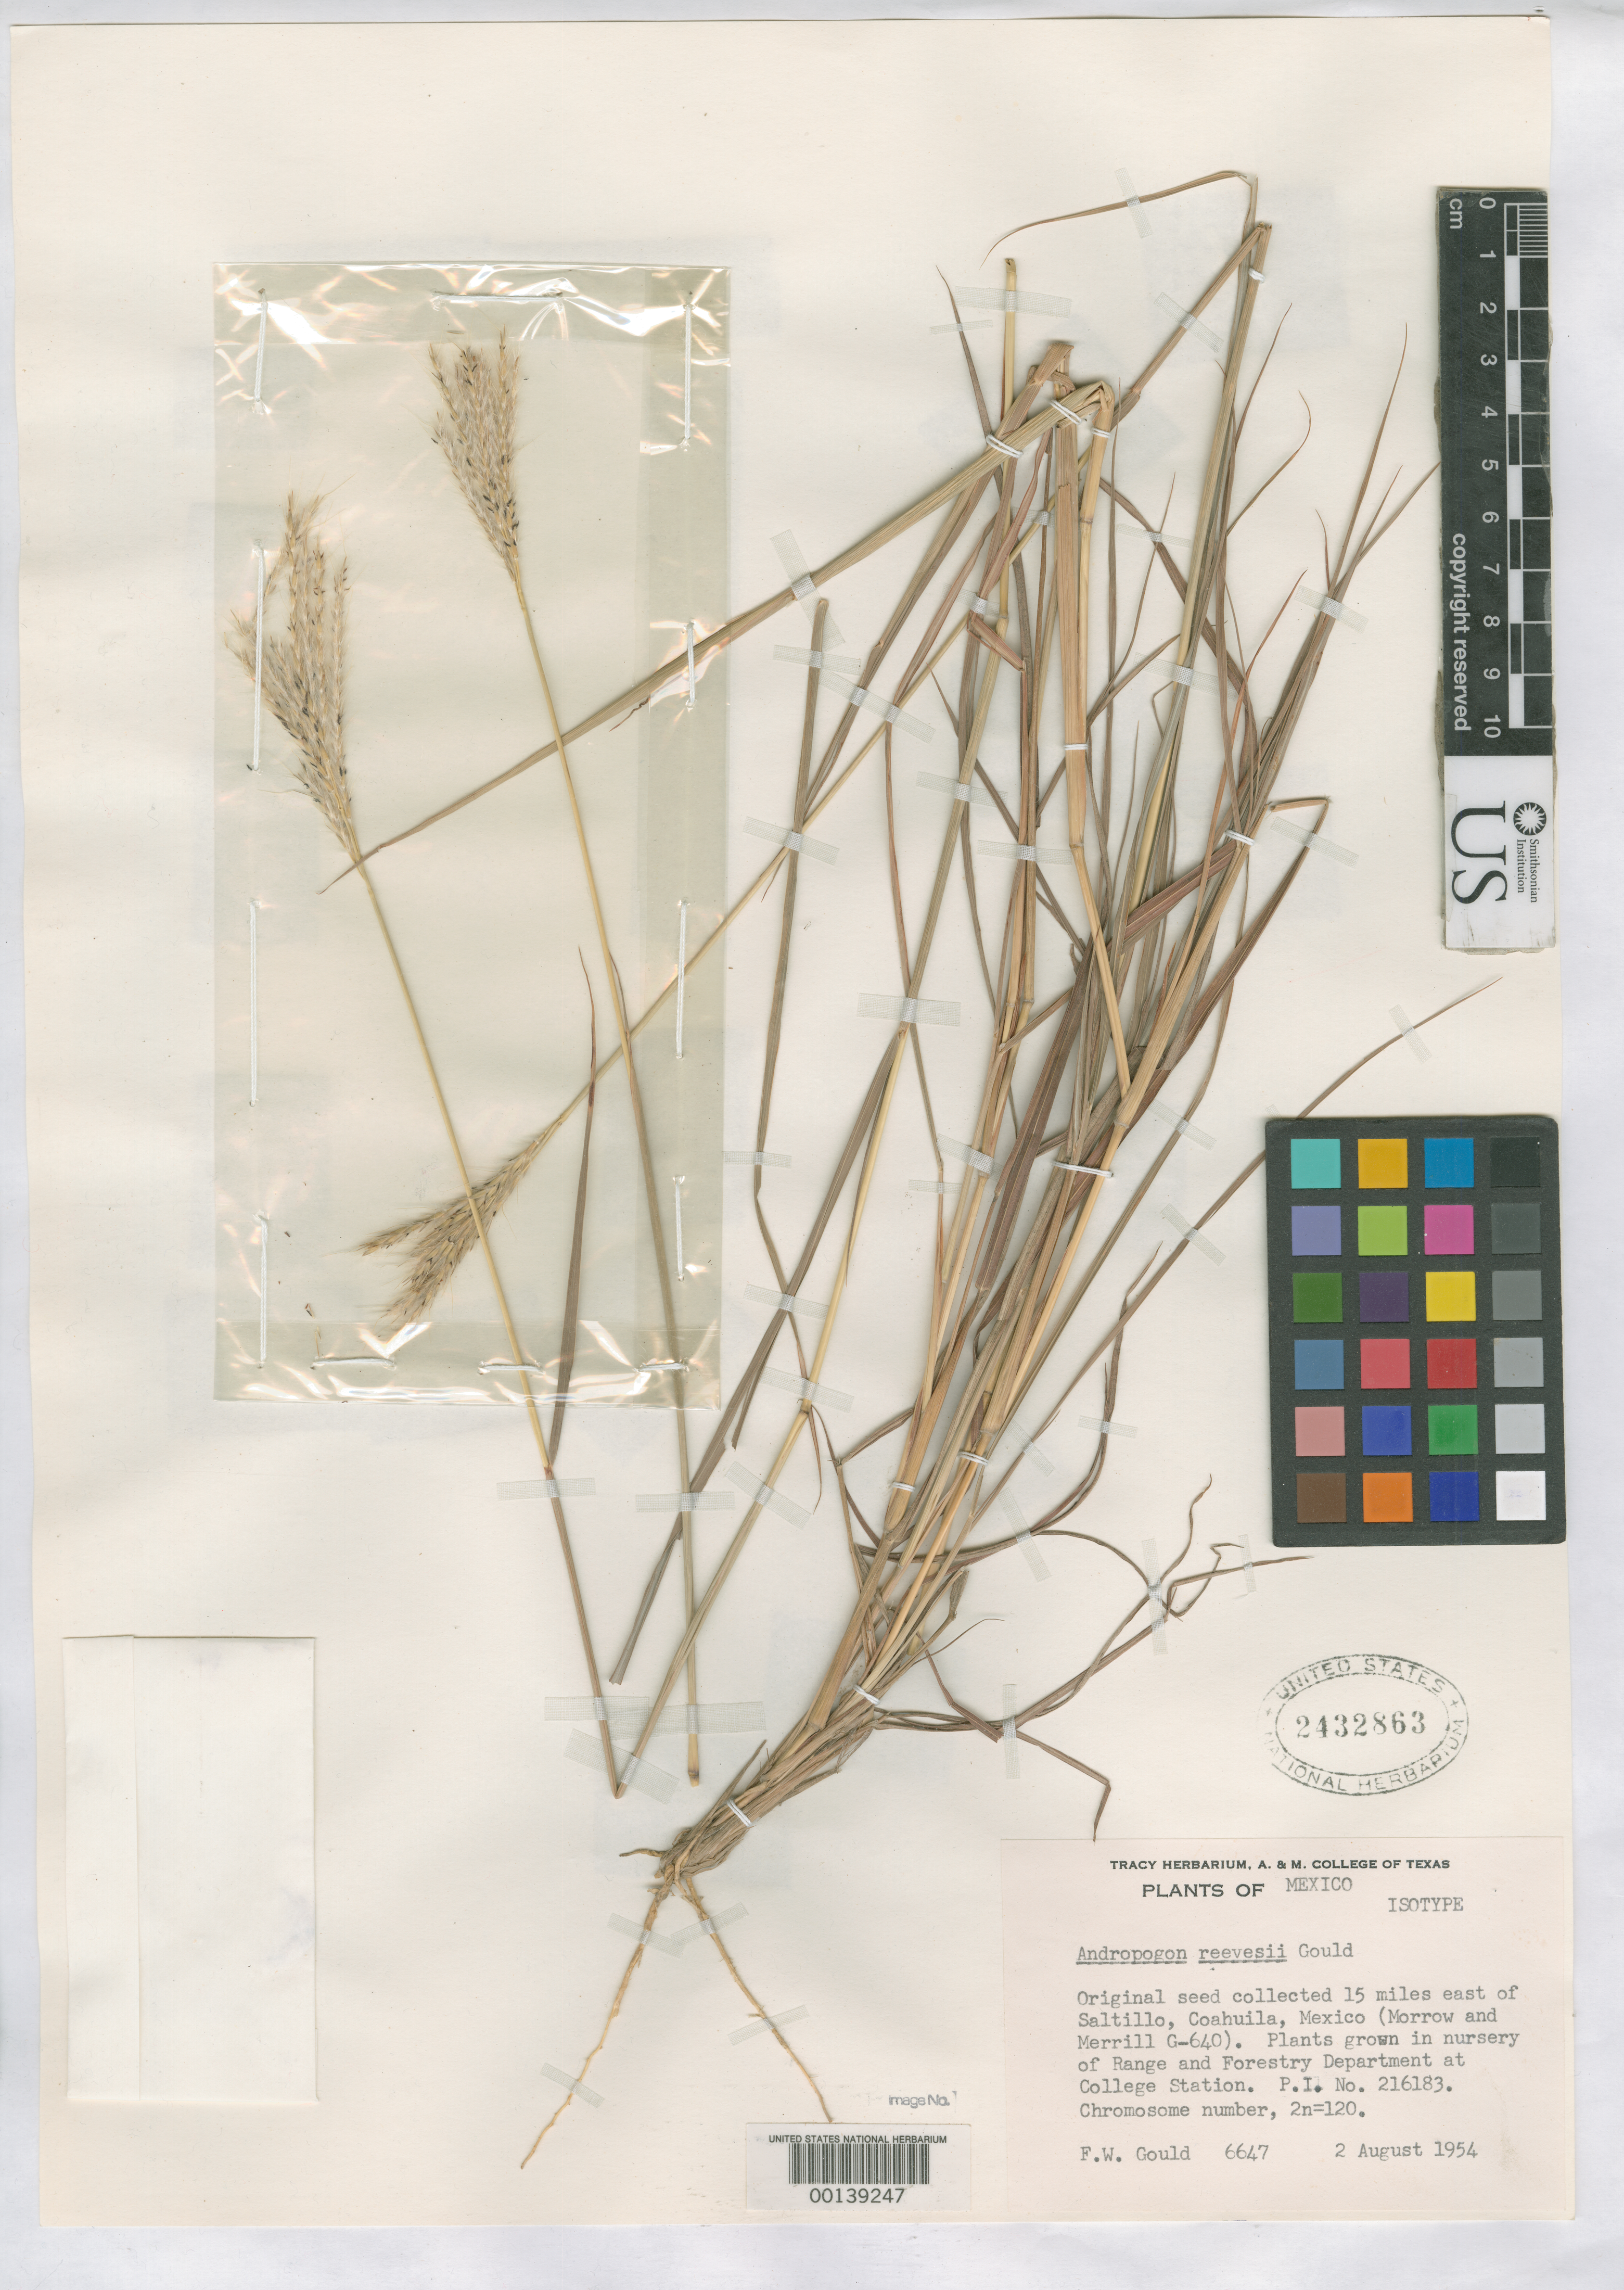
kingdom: Plantae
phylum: Tracheophyta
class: Liliopsida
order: Poales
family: Poaceae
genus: Andropogon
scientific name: Andropogon reevesii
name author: Gould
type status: Isotype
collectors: J. Morrow & R. G. Reeves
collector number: G 640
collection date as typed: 15 Oct 1953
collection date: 1953-10-15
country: Mexico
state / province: Coahuila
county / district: Arteaga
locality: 15 mi E of Saltillo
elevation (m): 1829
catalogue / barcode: US 2432863